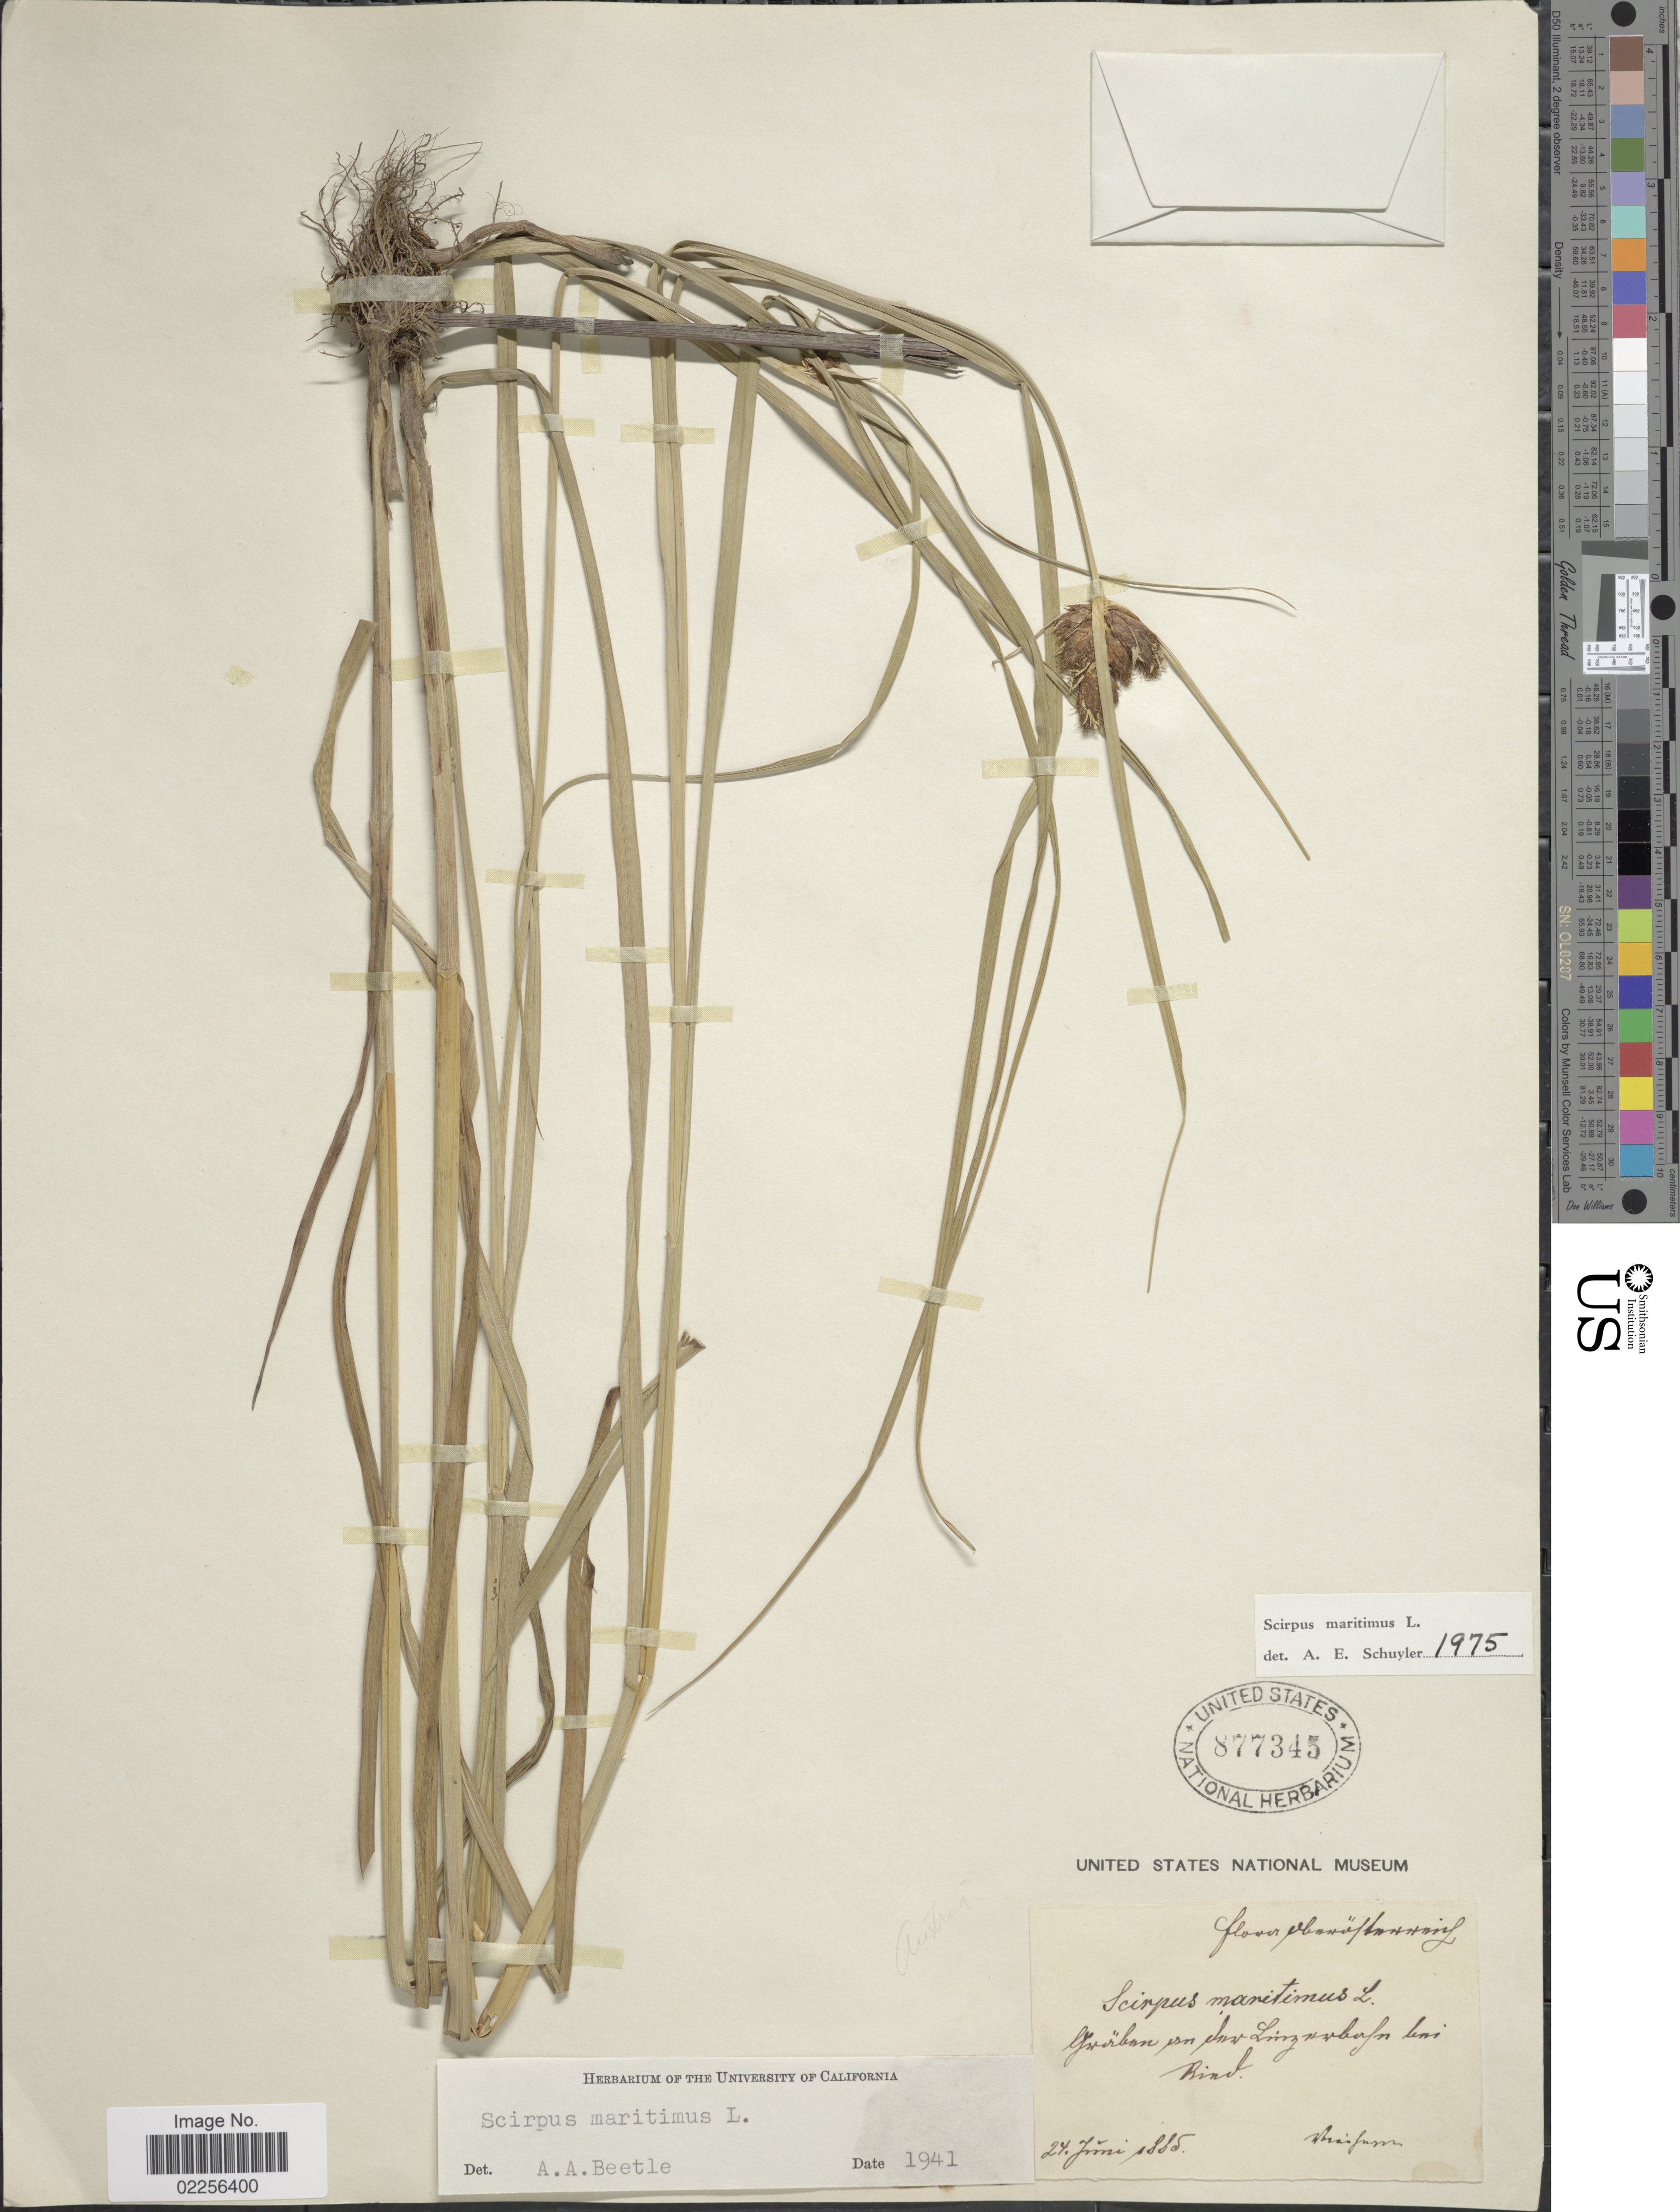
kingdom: Plantae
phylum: Tracheophyta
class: Liliopsida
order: Poales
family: Cyperaceae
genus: Bolboschoenus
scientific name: Bolboschoenus maritimus subsp. maritimus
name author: (L.) Palla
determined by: Strong, Mark T., (BOT), Smithsonian Institution - National Museum of Natural History (UNITED STATES)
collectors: F. Vierhapper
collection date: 1885-06-24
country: Austria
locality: Gräben an der Linzerbahn bei Ried.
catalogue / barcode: US 877345